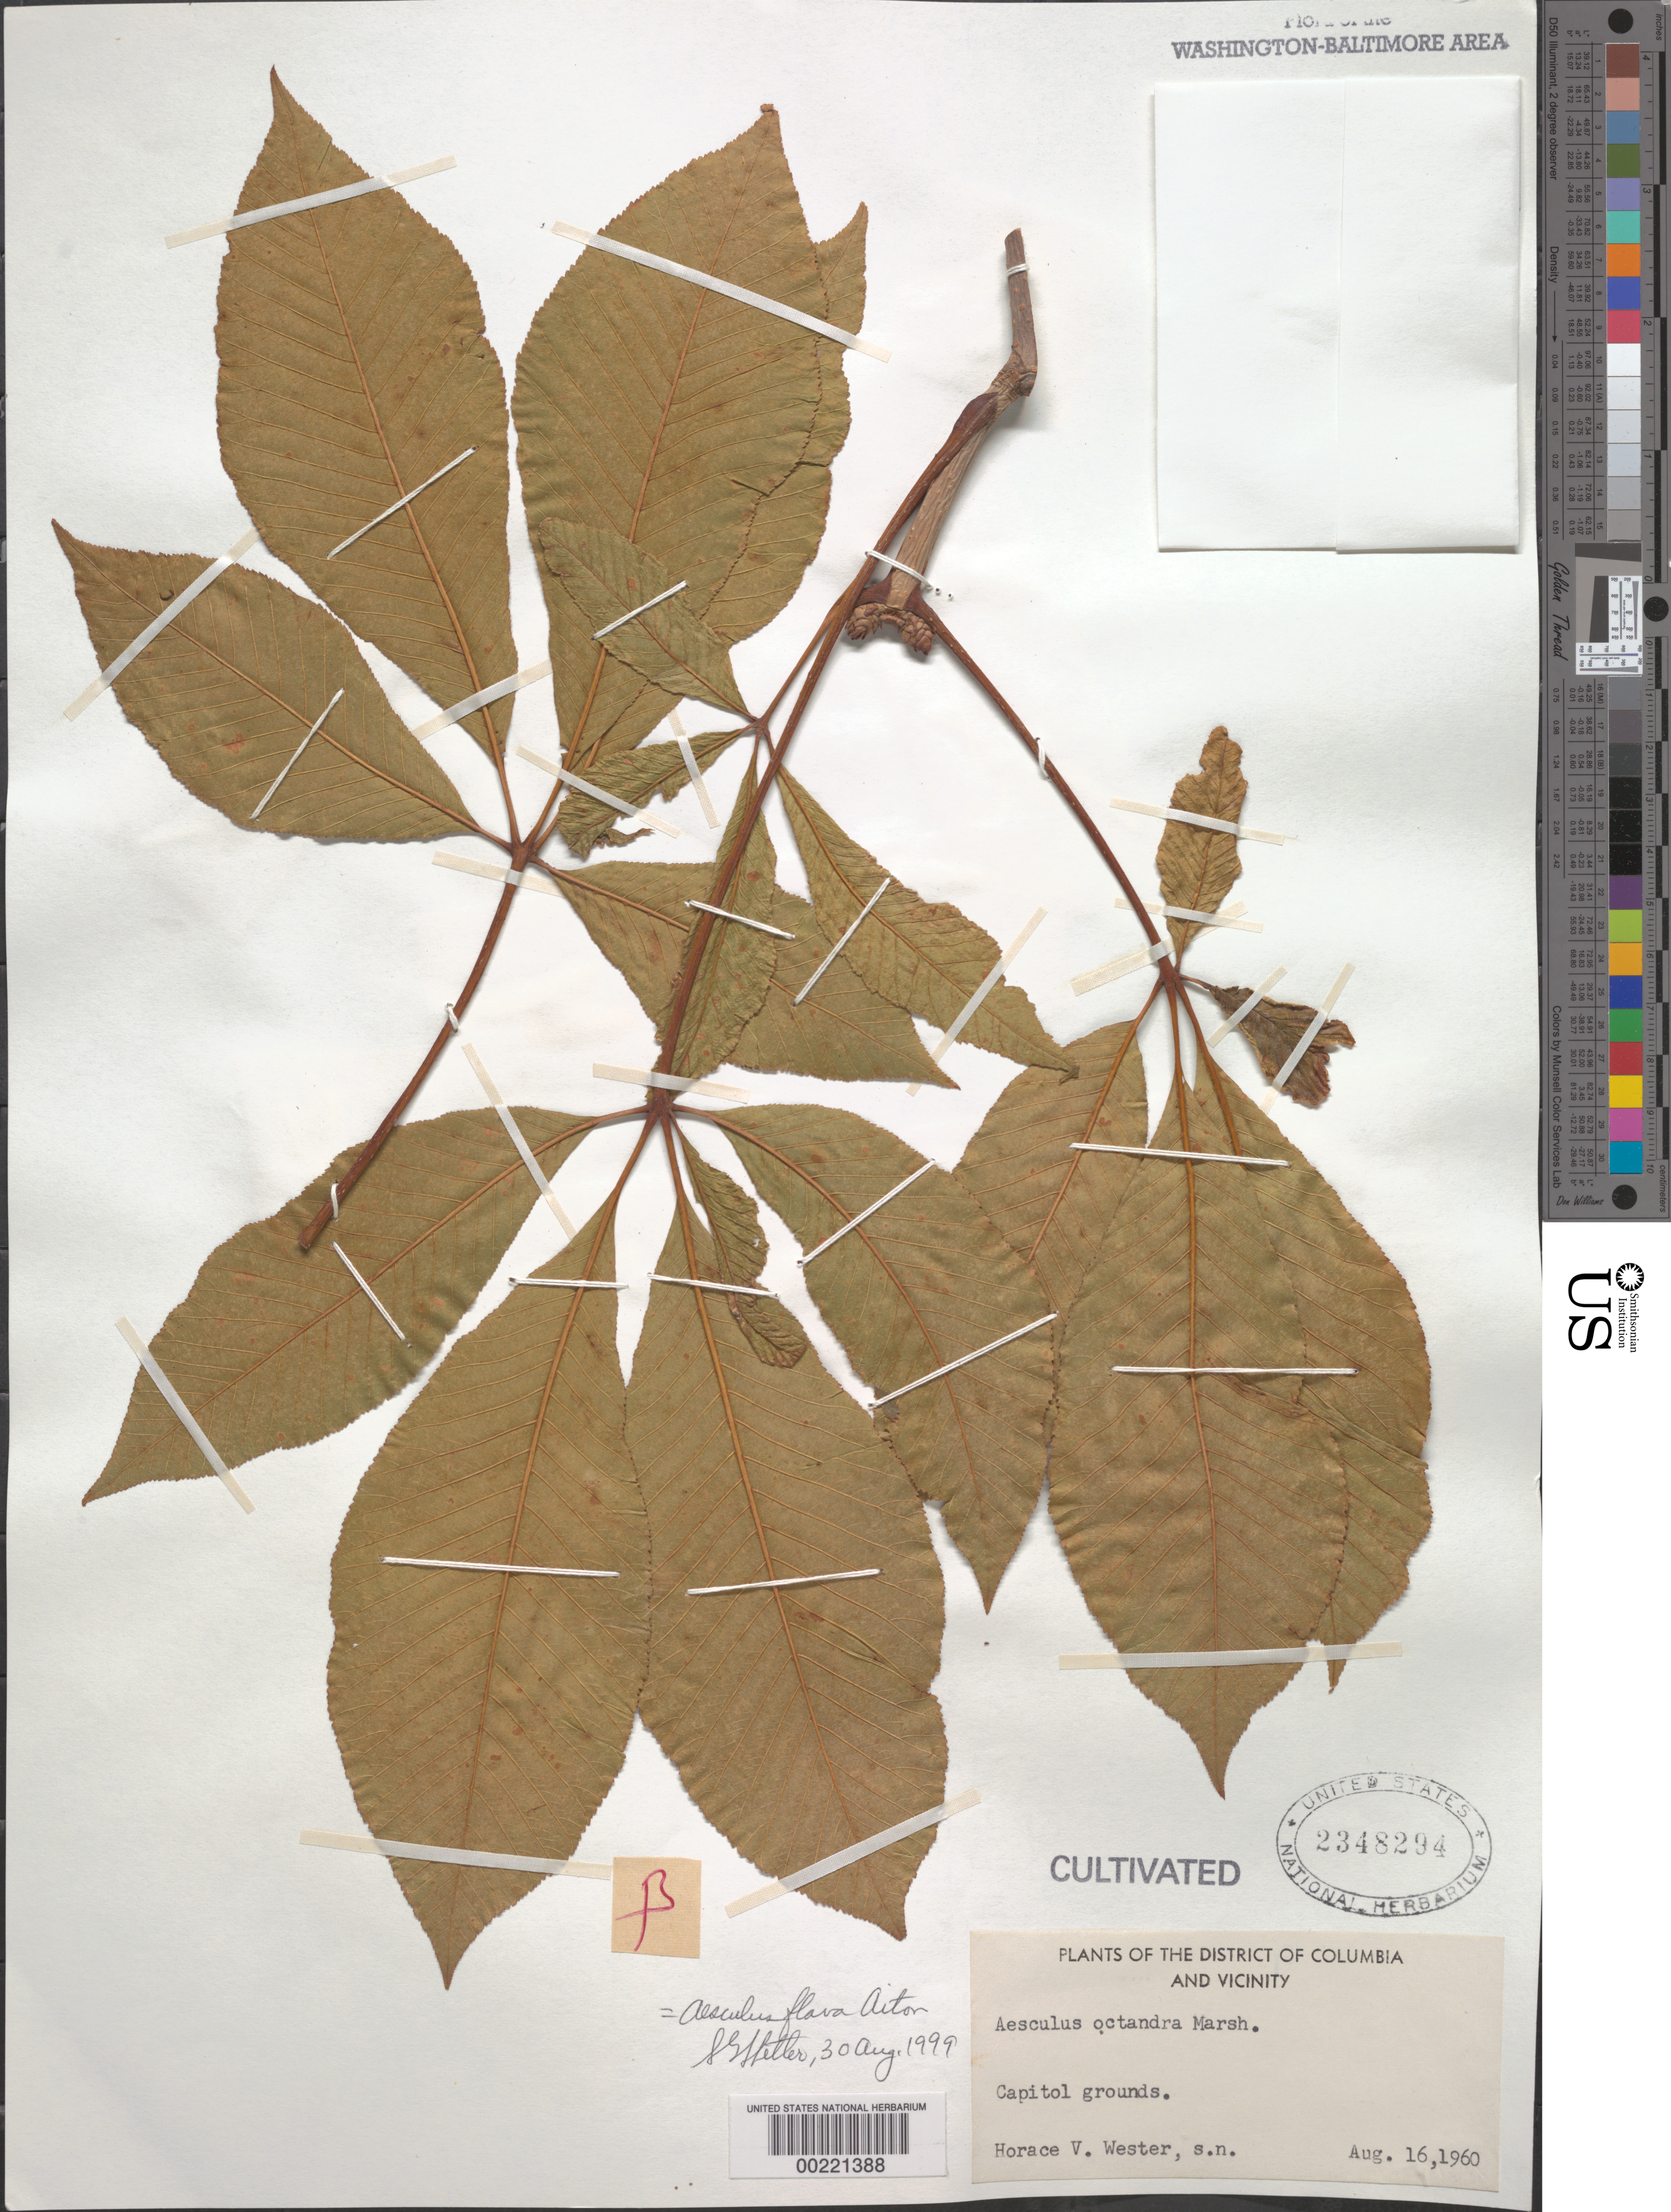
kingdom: Plantae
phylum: Tracheophyta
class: Magnoliopsida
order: Sapindales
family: Sapindaceae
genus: Aesculus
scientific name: Aesculus flava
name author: Sol.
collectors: H. V. Webster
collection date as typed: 16 Aug 1960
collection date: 1960-08-16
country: United States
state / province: District of Columbia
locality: Capitol grounds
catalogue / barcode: US 2348294